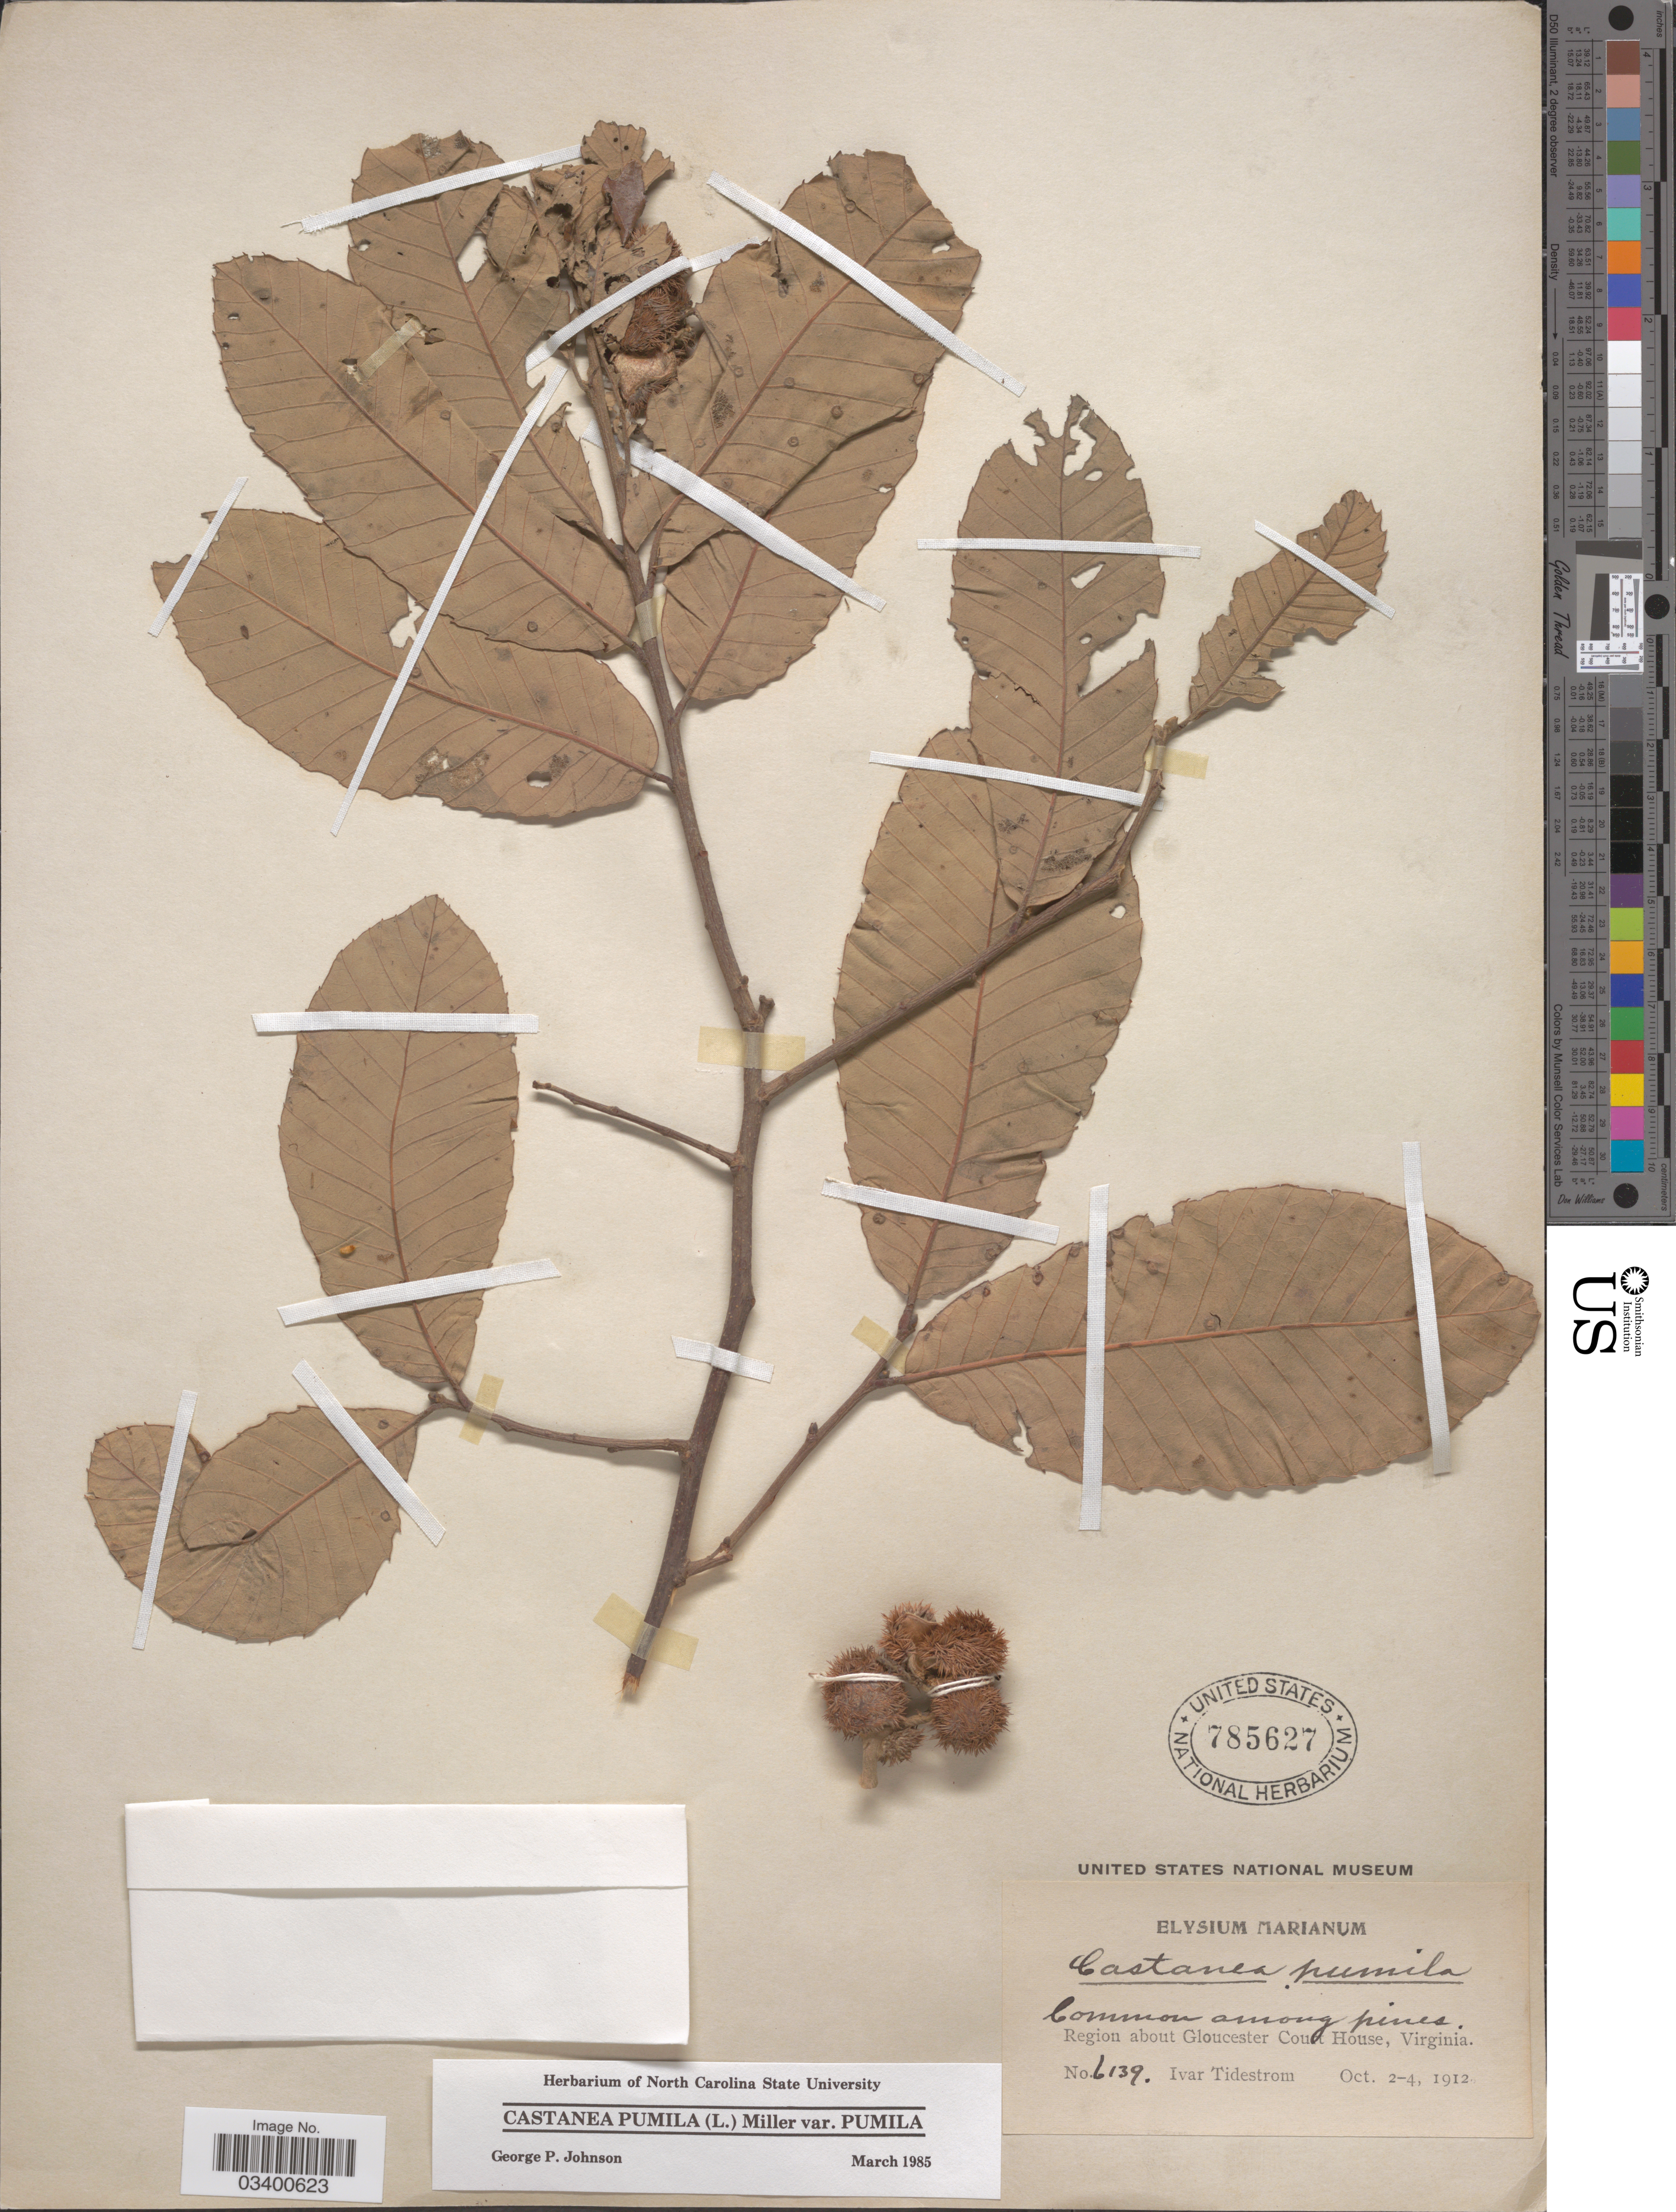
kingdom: Plantae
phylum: Tracheophyta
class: Magnoliopsida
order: Fagales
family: Fagaceae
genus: Castanea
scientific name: Castanea pumila var. pumila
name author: (L.) Mill.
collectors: I. F. Tidestrom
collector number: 6139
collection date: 1912-10-02/1912-10-04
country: United States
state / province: Virginia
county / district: Gloucester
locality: Region about Gloucester Court House.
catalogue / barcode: US 785627